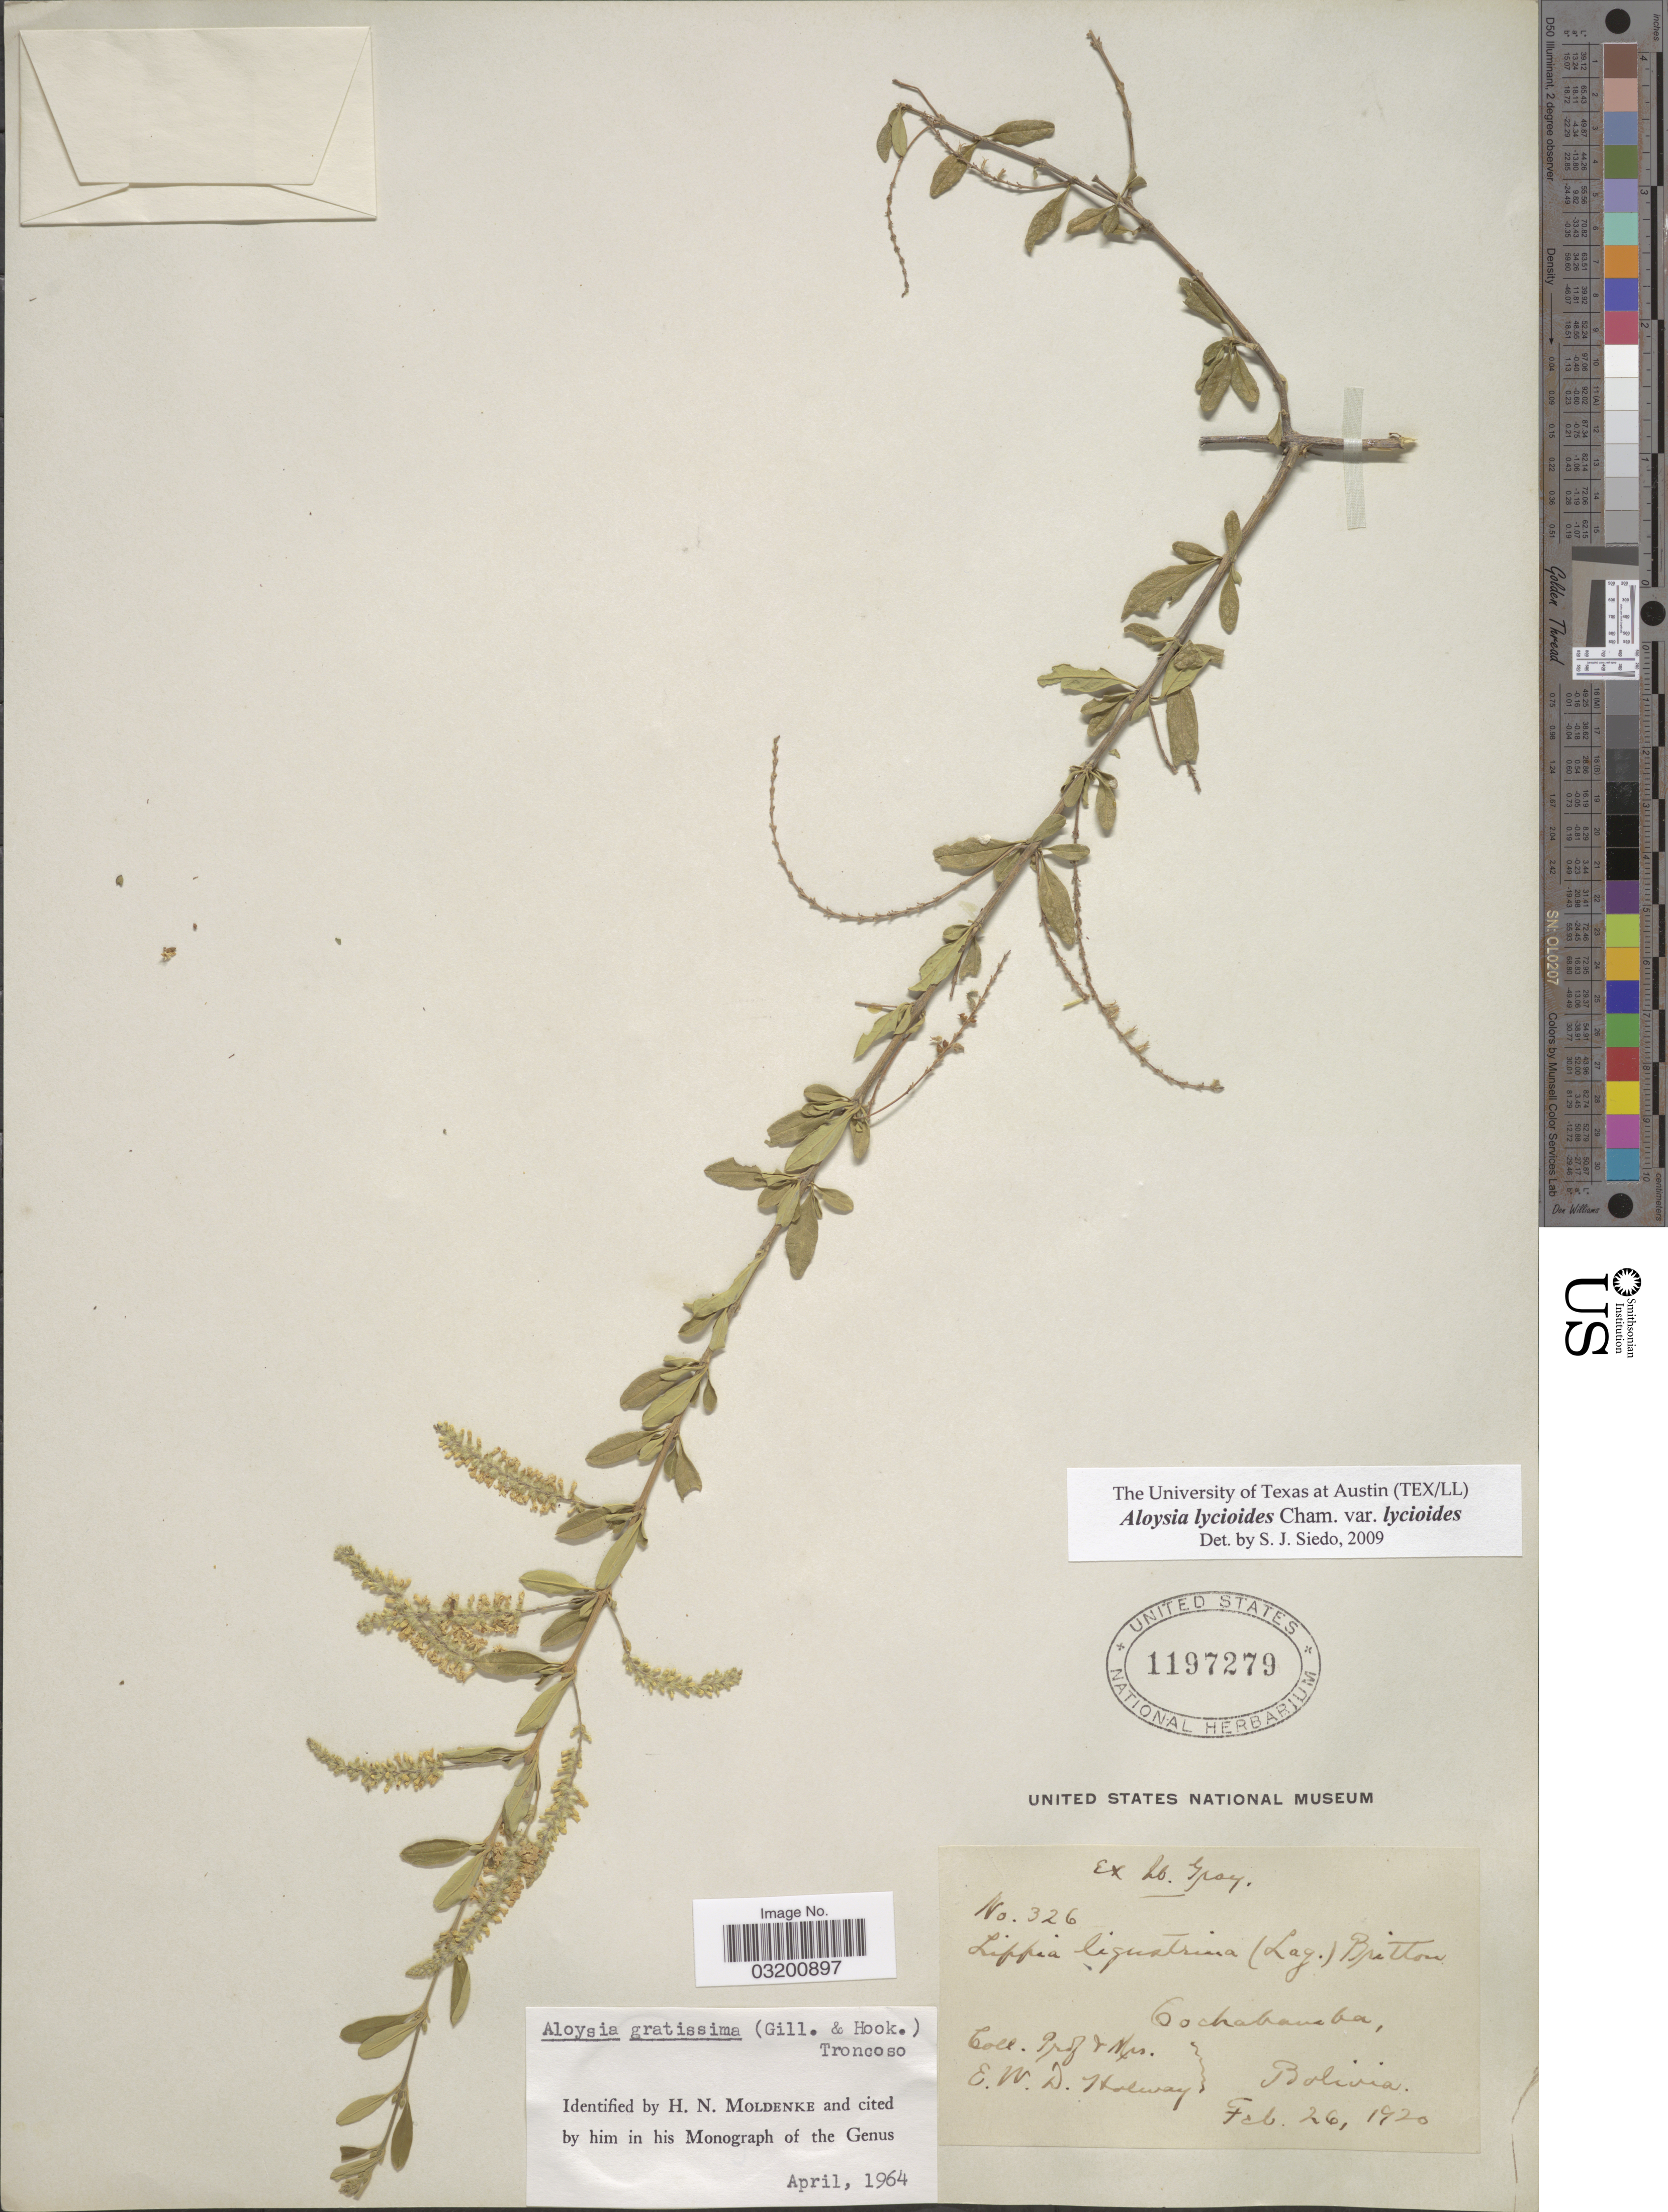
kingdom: Plantae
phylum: Tracheophyta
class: Magnoliopsida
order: Lamiales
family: Verbenaceae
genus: Aloysia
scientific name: Aloysia lycioides var. lycioides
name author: Cham.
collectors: E. Holway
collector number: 326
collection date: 1920-02-26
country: Bolivia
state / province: Cochabamba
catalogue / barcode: US 1197279